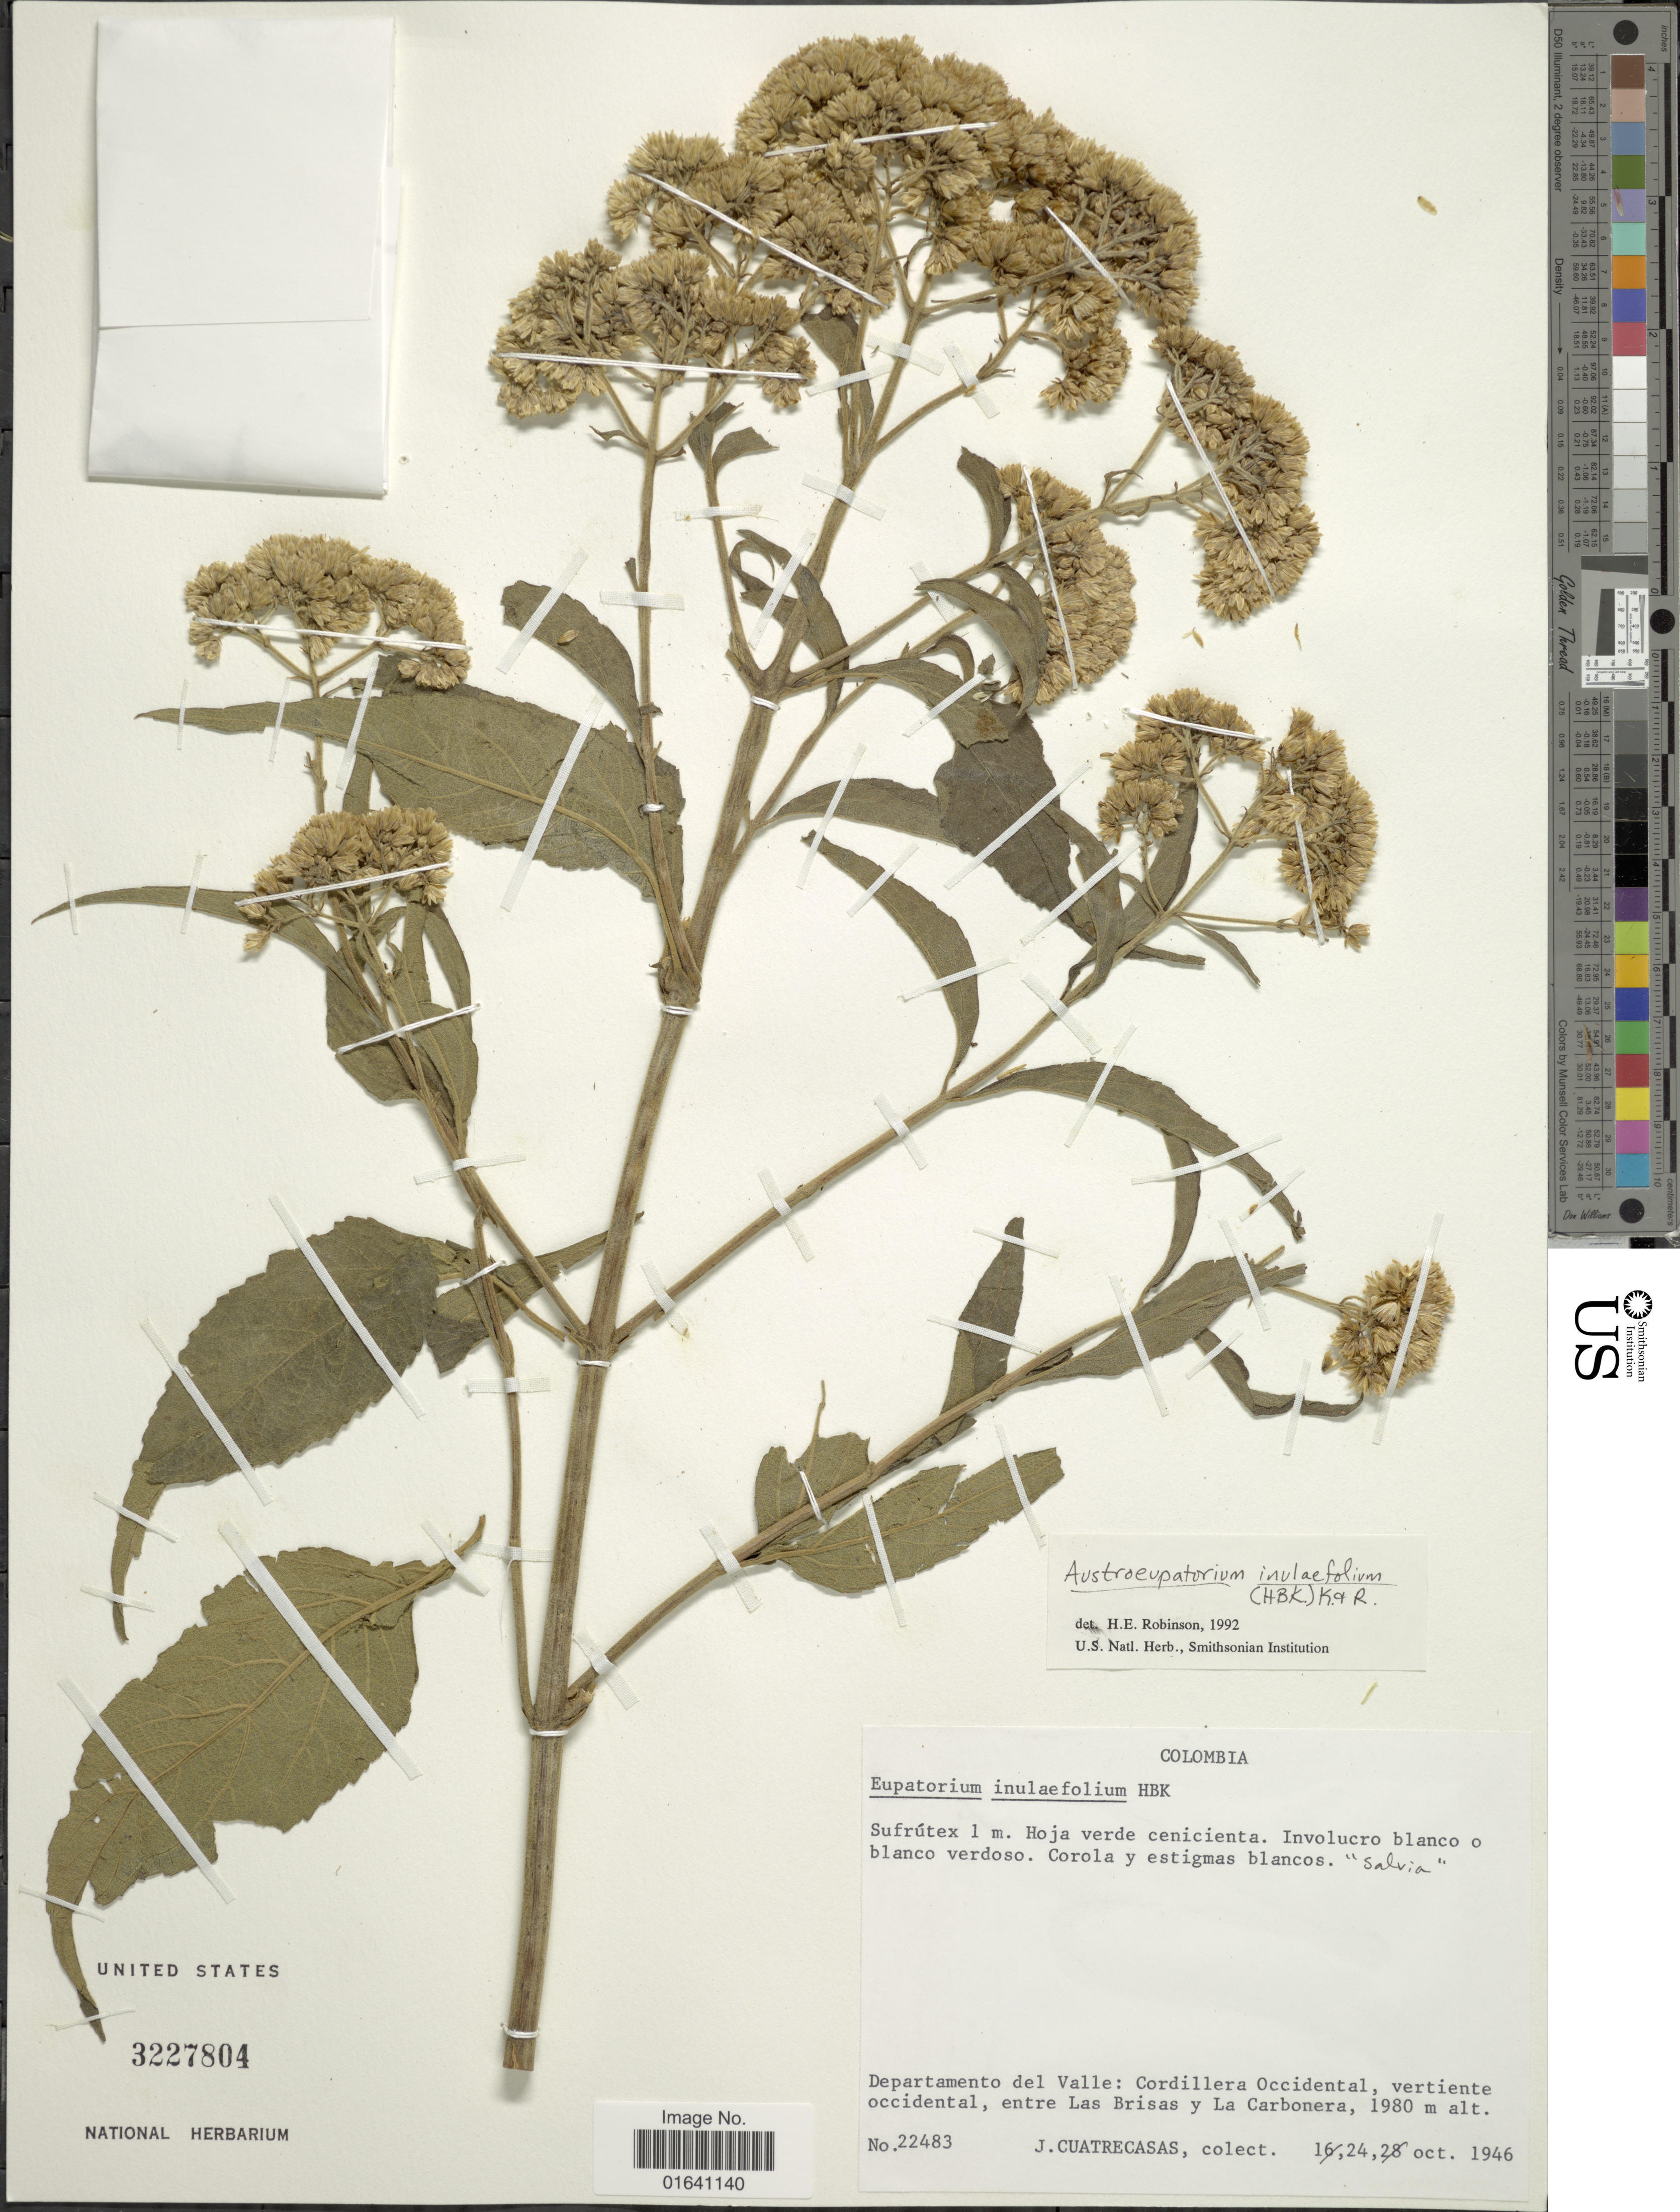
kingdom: Plantae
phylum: Tracheophyta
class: Magnoliopsida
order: Asterales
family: Asteraceae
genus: Austroeupatorium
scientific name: Austroeupatorium inulaefolium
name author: (Kunth) R.M. King & H. Rob.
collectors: J. Cuatrecasas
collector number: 22483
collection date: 1946-10-24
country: Colombia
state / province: Valle del Cauca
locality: Departamento del Valle: Cordillera Occidental, vertiente occidental, entre Las Brisas y La Carbonera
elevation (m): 1980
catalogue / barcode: US 3227804